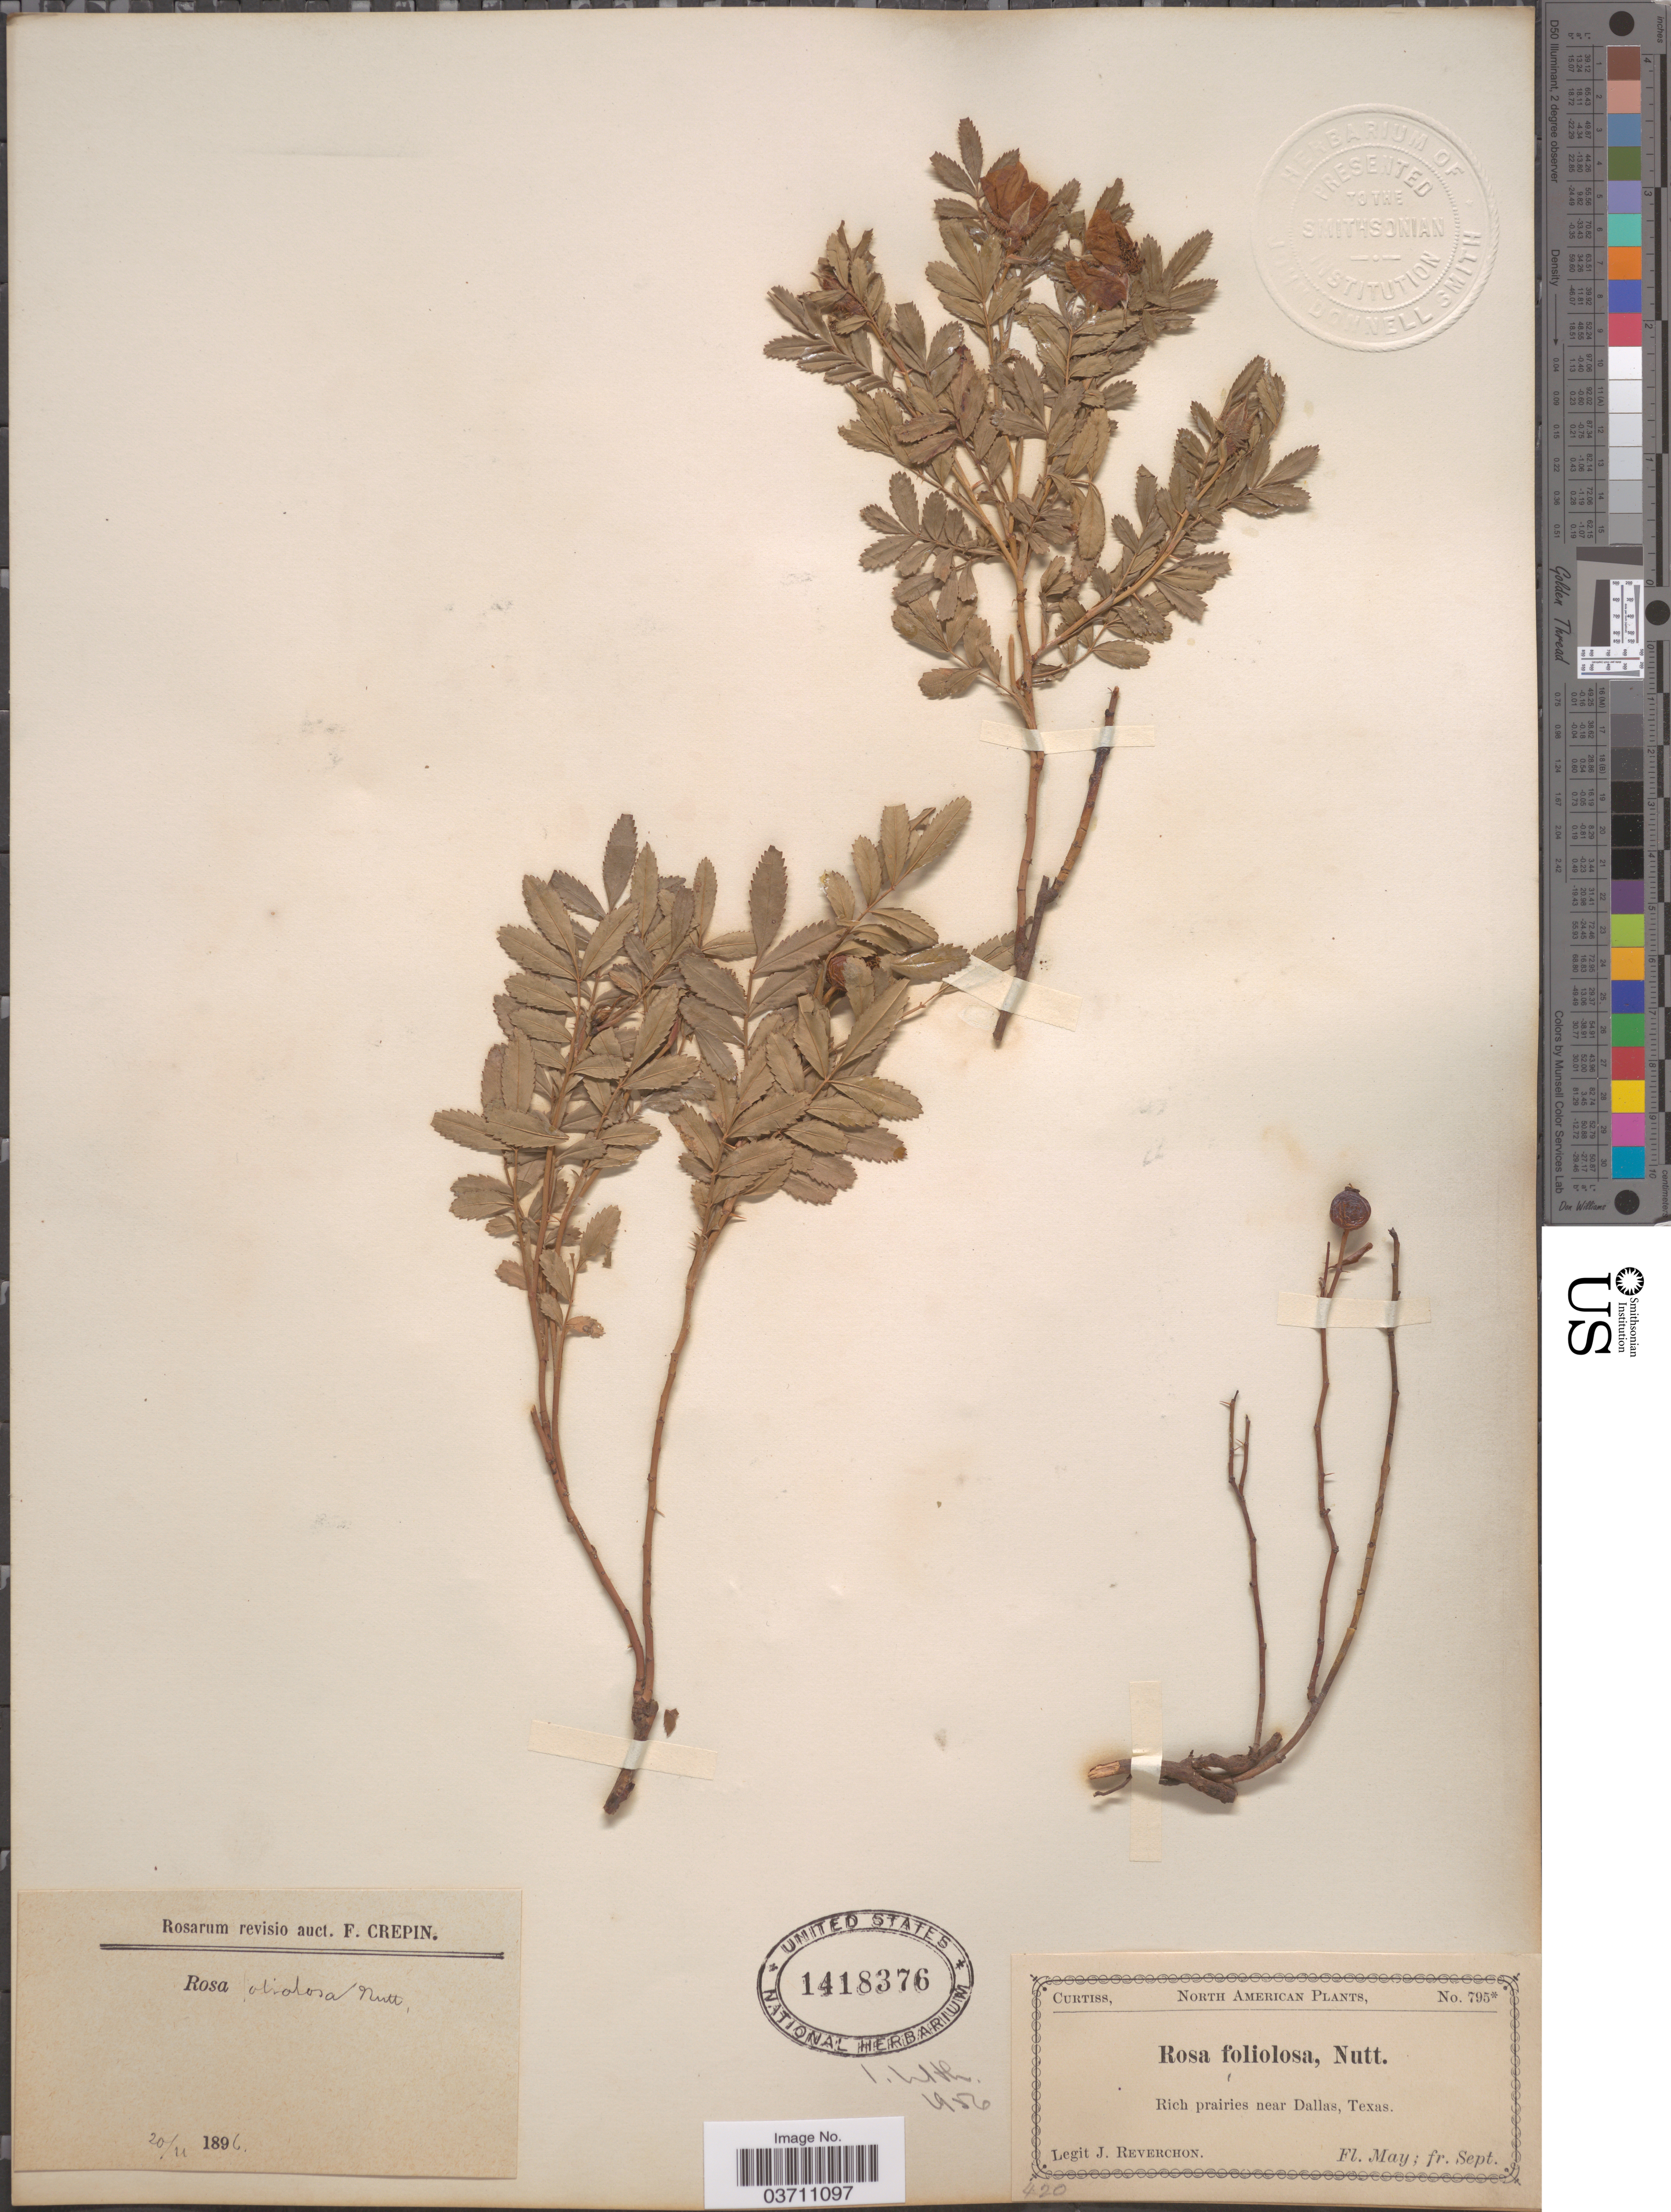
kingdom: Plantae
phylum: Tracheophyta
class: Magnoliopsida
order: Rosales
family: Rosaceae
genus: Rosa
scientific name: Rosa foliolosa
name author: Nutt.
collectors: J. Reverchon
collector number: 795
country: United States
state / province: Texas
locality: Near Dallas.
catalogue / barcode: US 1418376